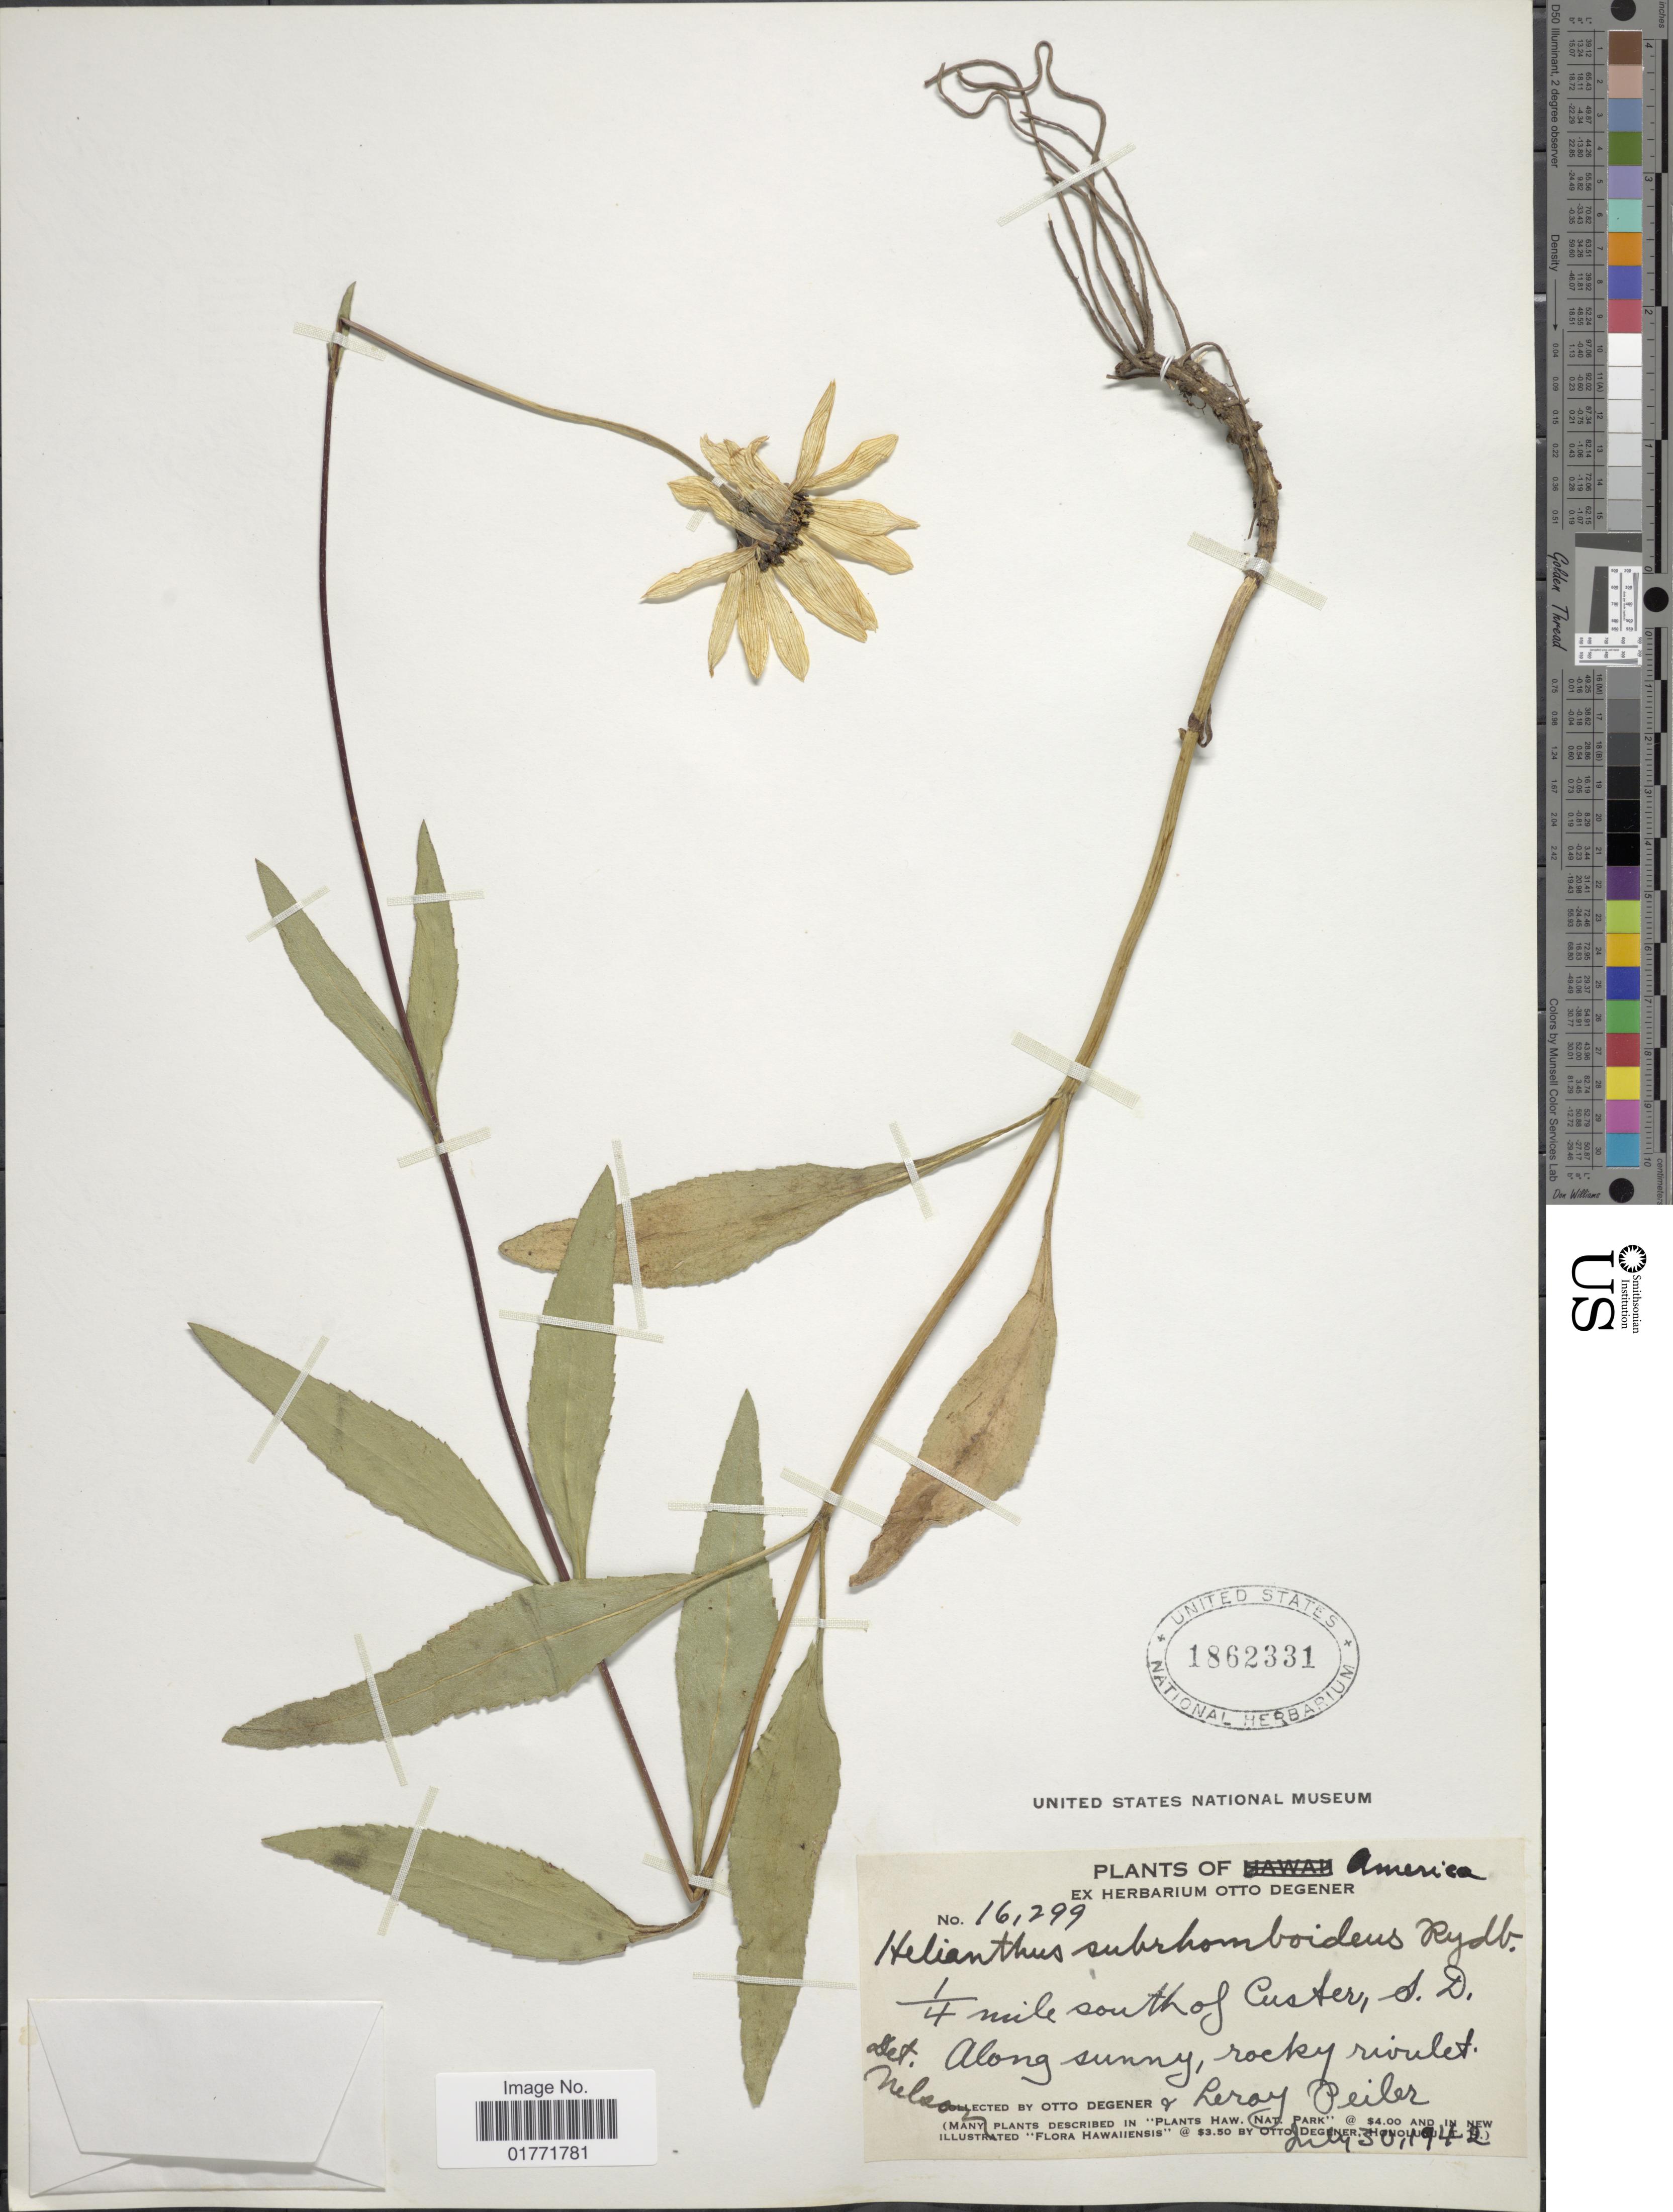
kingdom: Plantae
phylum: Tracheophyta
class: Magnoliopsida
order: Asterales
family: Asteraceae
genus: Helianthus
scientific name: Helianthus subrhomboideus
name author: Rydb.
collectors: O. Degener & L. Peiler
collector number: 16299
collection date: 1942-07-30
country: United States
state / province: South Dakota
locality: ¼ mile south of Custer, S.D. Along sunny , rocky Peiler.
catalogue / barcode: US 1862331